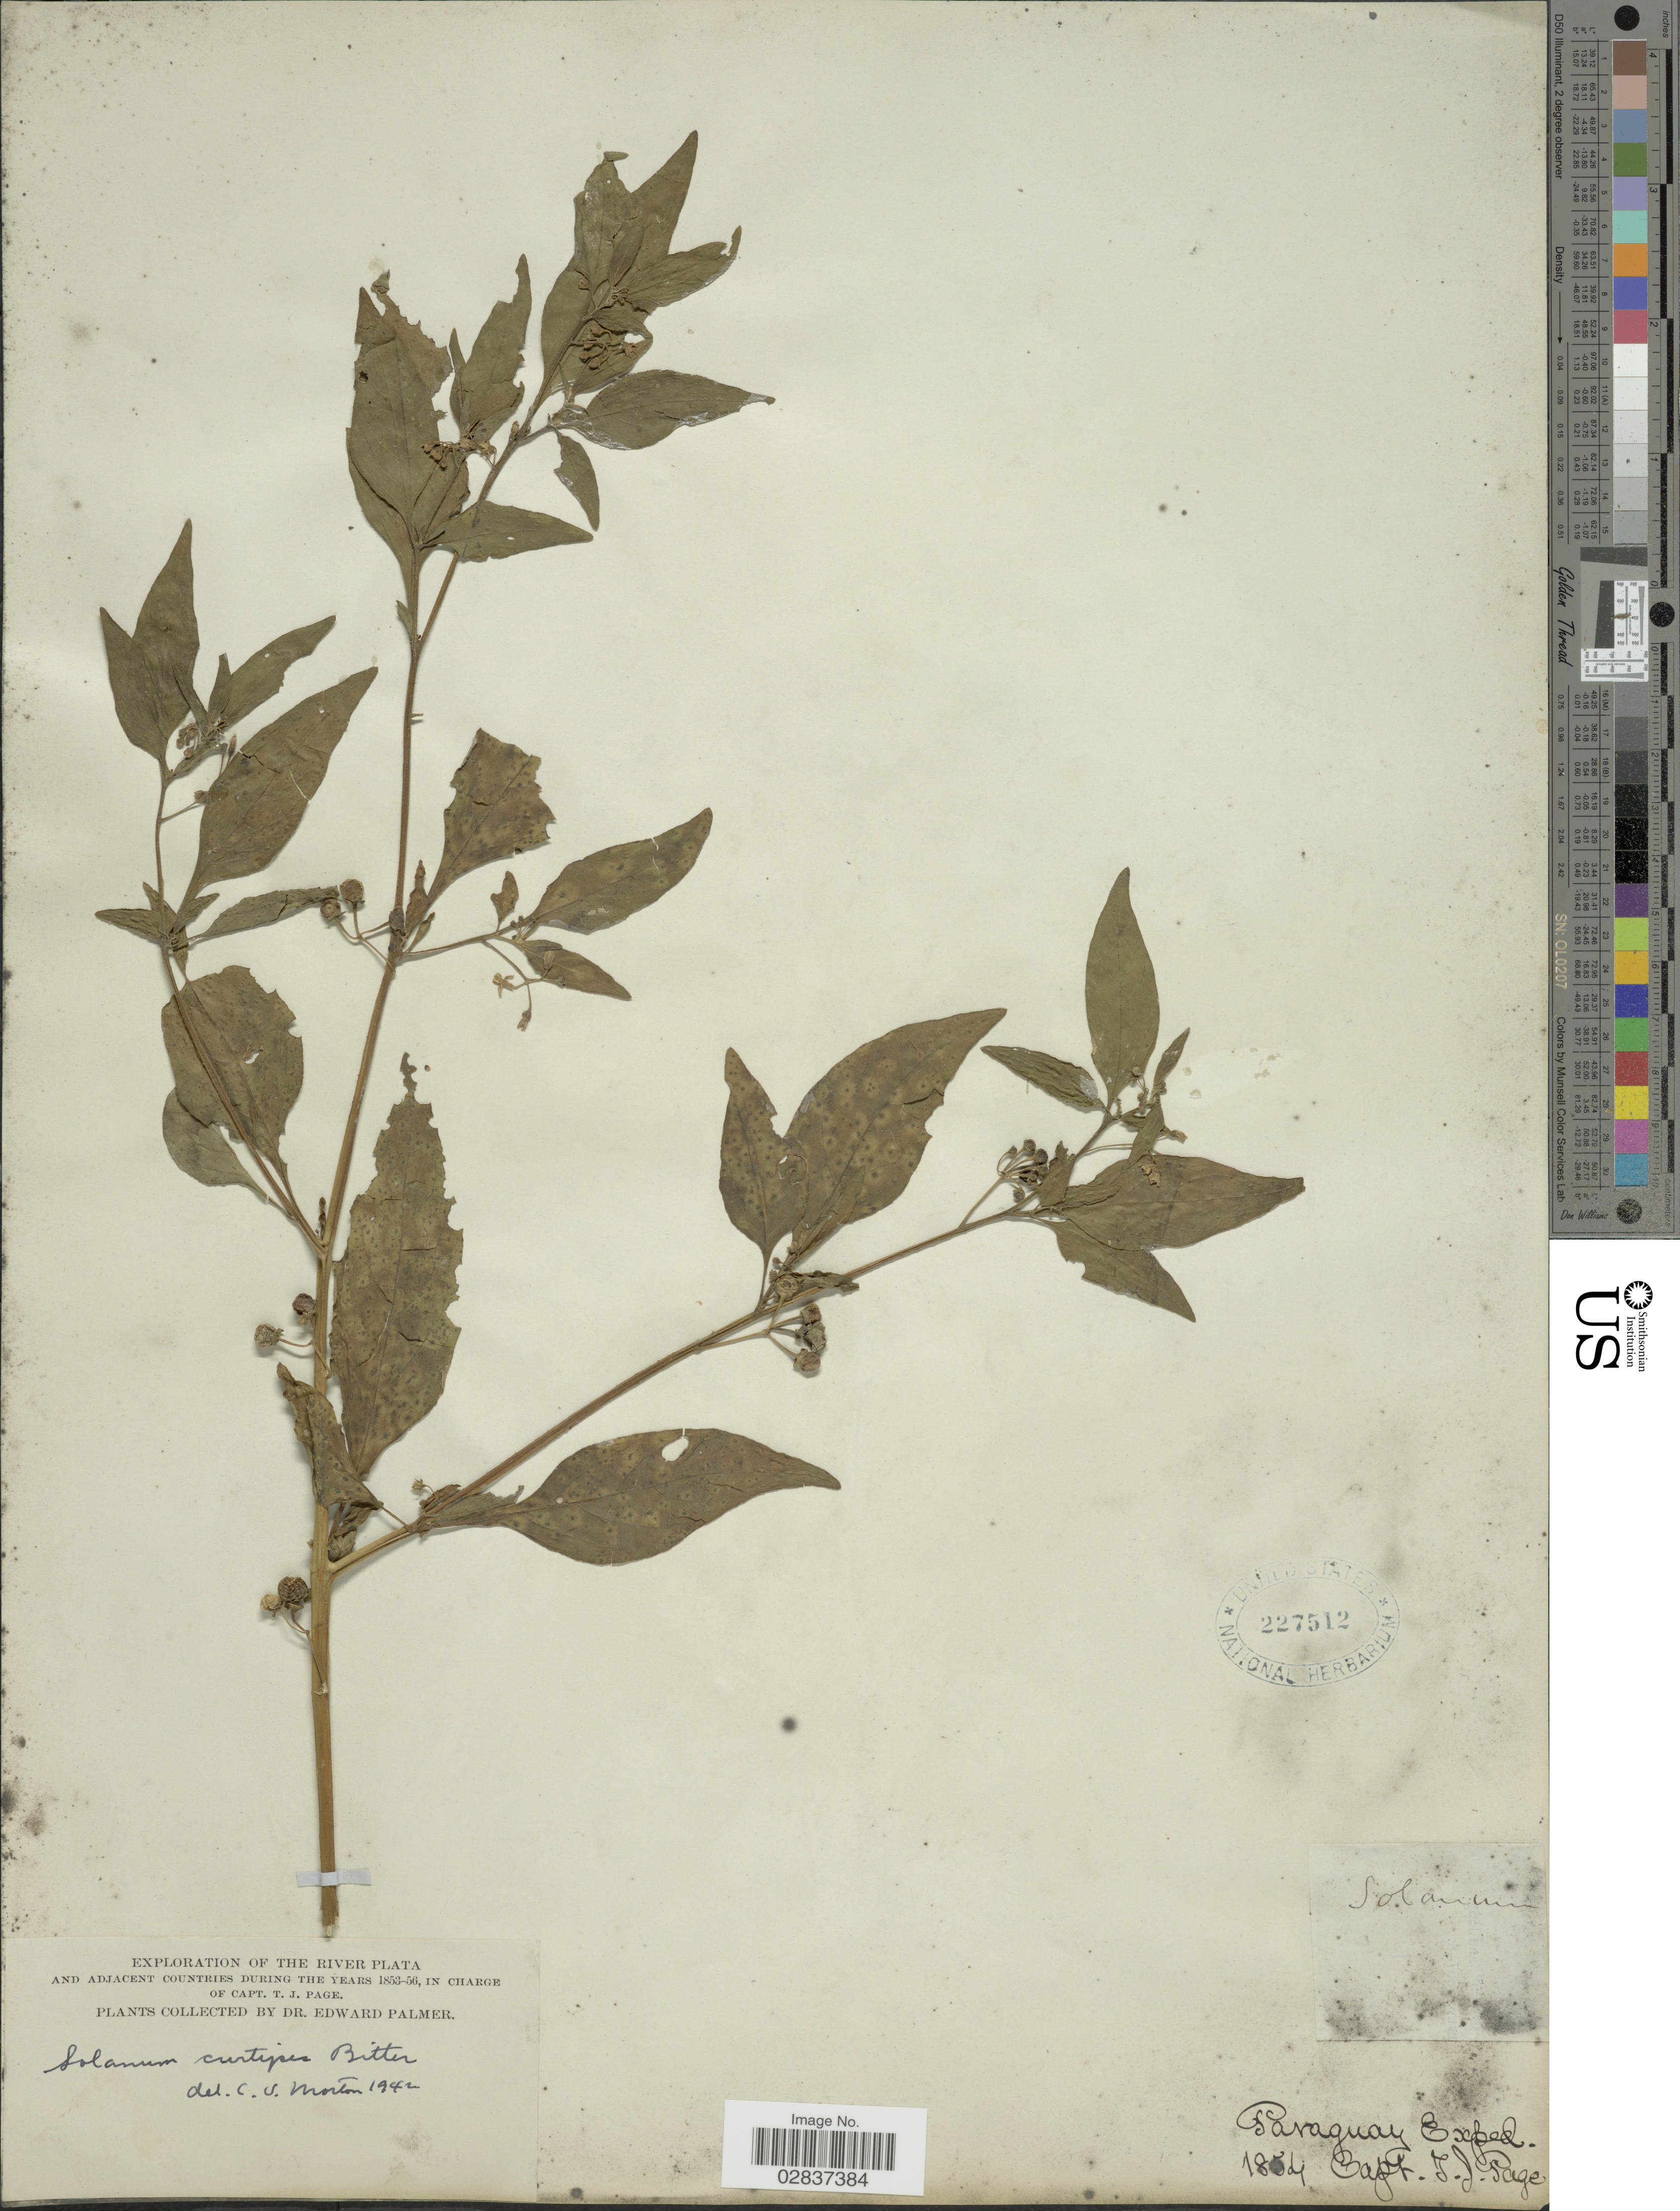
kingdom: Plantae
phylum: Tracheophyta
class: Magnoliopsida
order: Solanales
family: Solanaceae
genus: Solanum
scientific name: Solanum curtipes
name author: Bitter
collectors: E. Palmer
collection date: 1853/1856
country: Paraguay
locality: The River Plata.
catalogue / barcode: US 227512